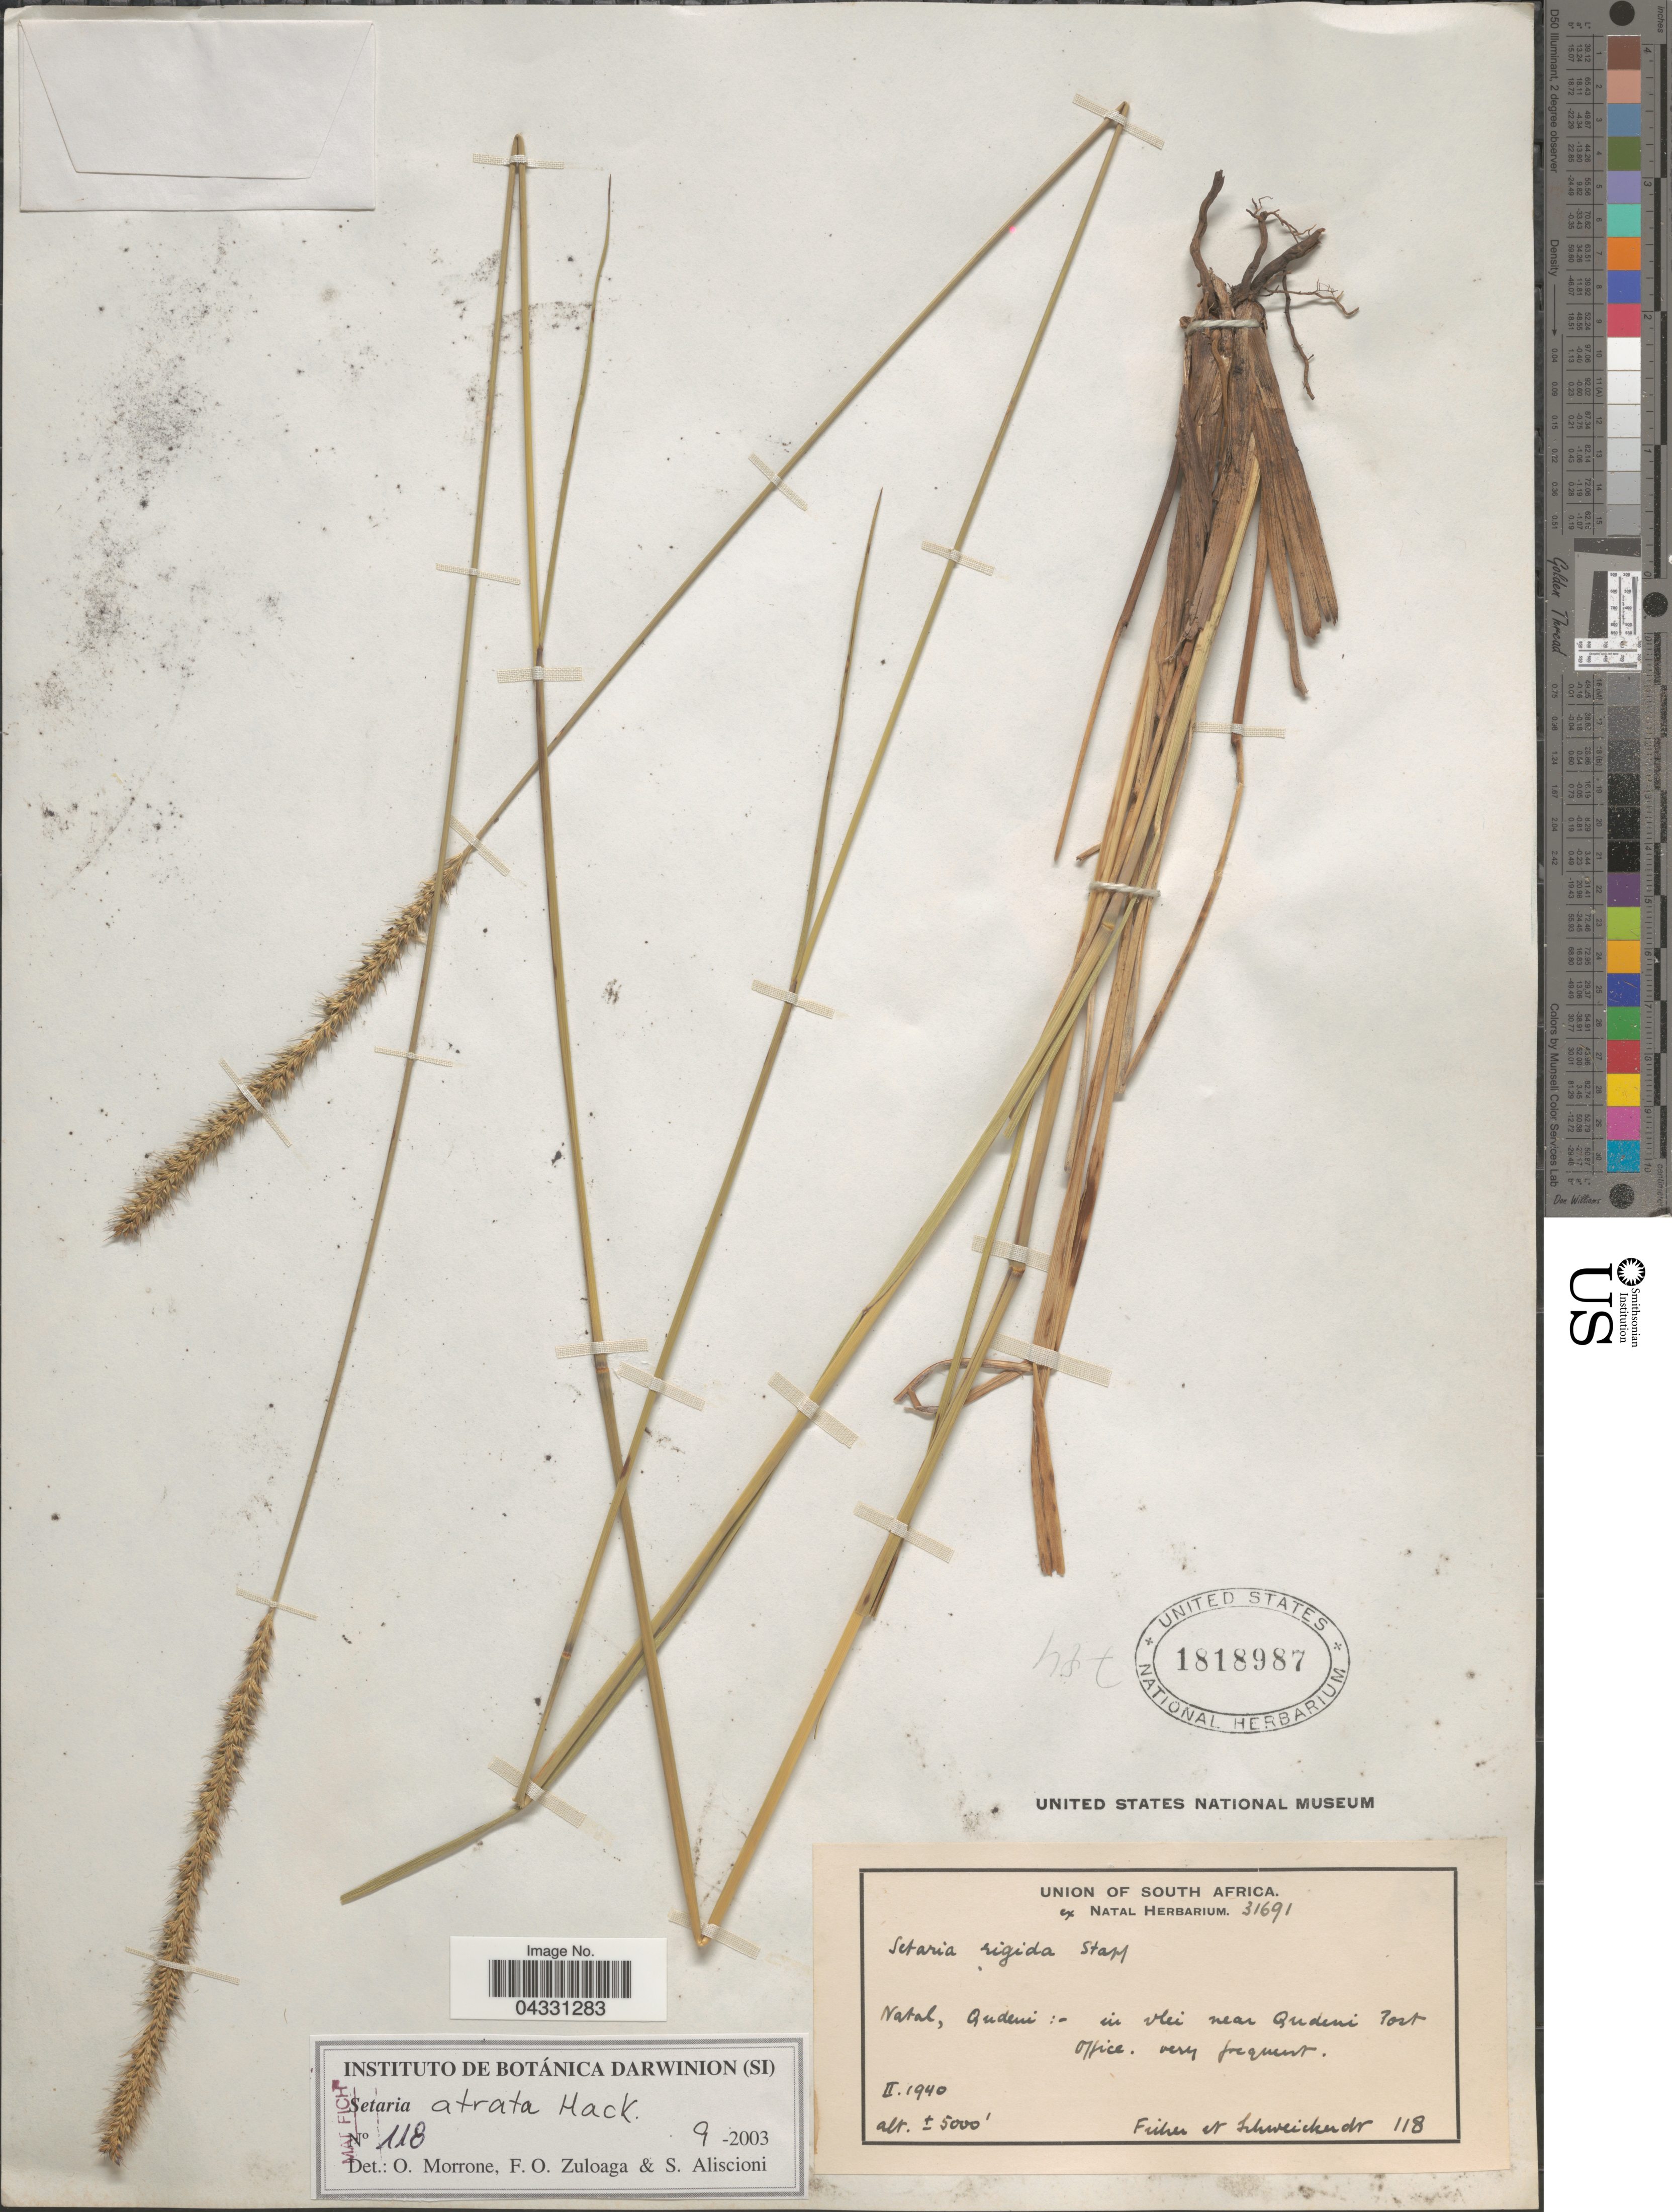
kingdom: Plantae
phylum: Tracheophyta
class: Liliopsida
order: Poales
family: Poaceae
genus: Setaria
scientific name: Setaria atrata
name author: Hack. ex Engl.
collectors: -- Fisher & -. Schweickerdt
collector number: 118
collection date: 1940-02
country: South Africa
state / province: KwaZulu-Natal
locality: Union Of South Africa. Natal, Qudeni:- in vlei near Qudeni Post Office.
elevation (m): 1524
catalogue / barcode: US 1818987